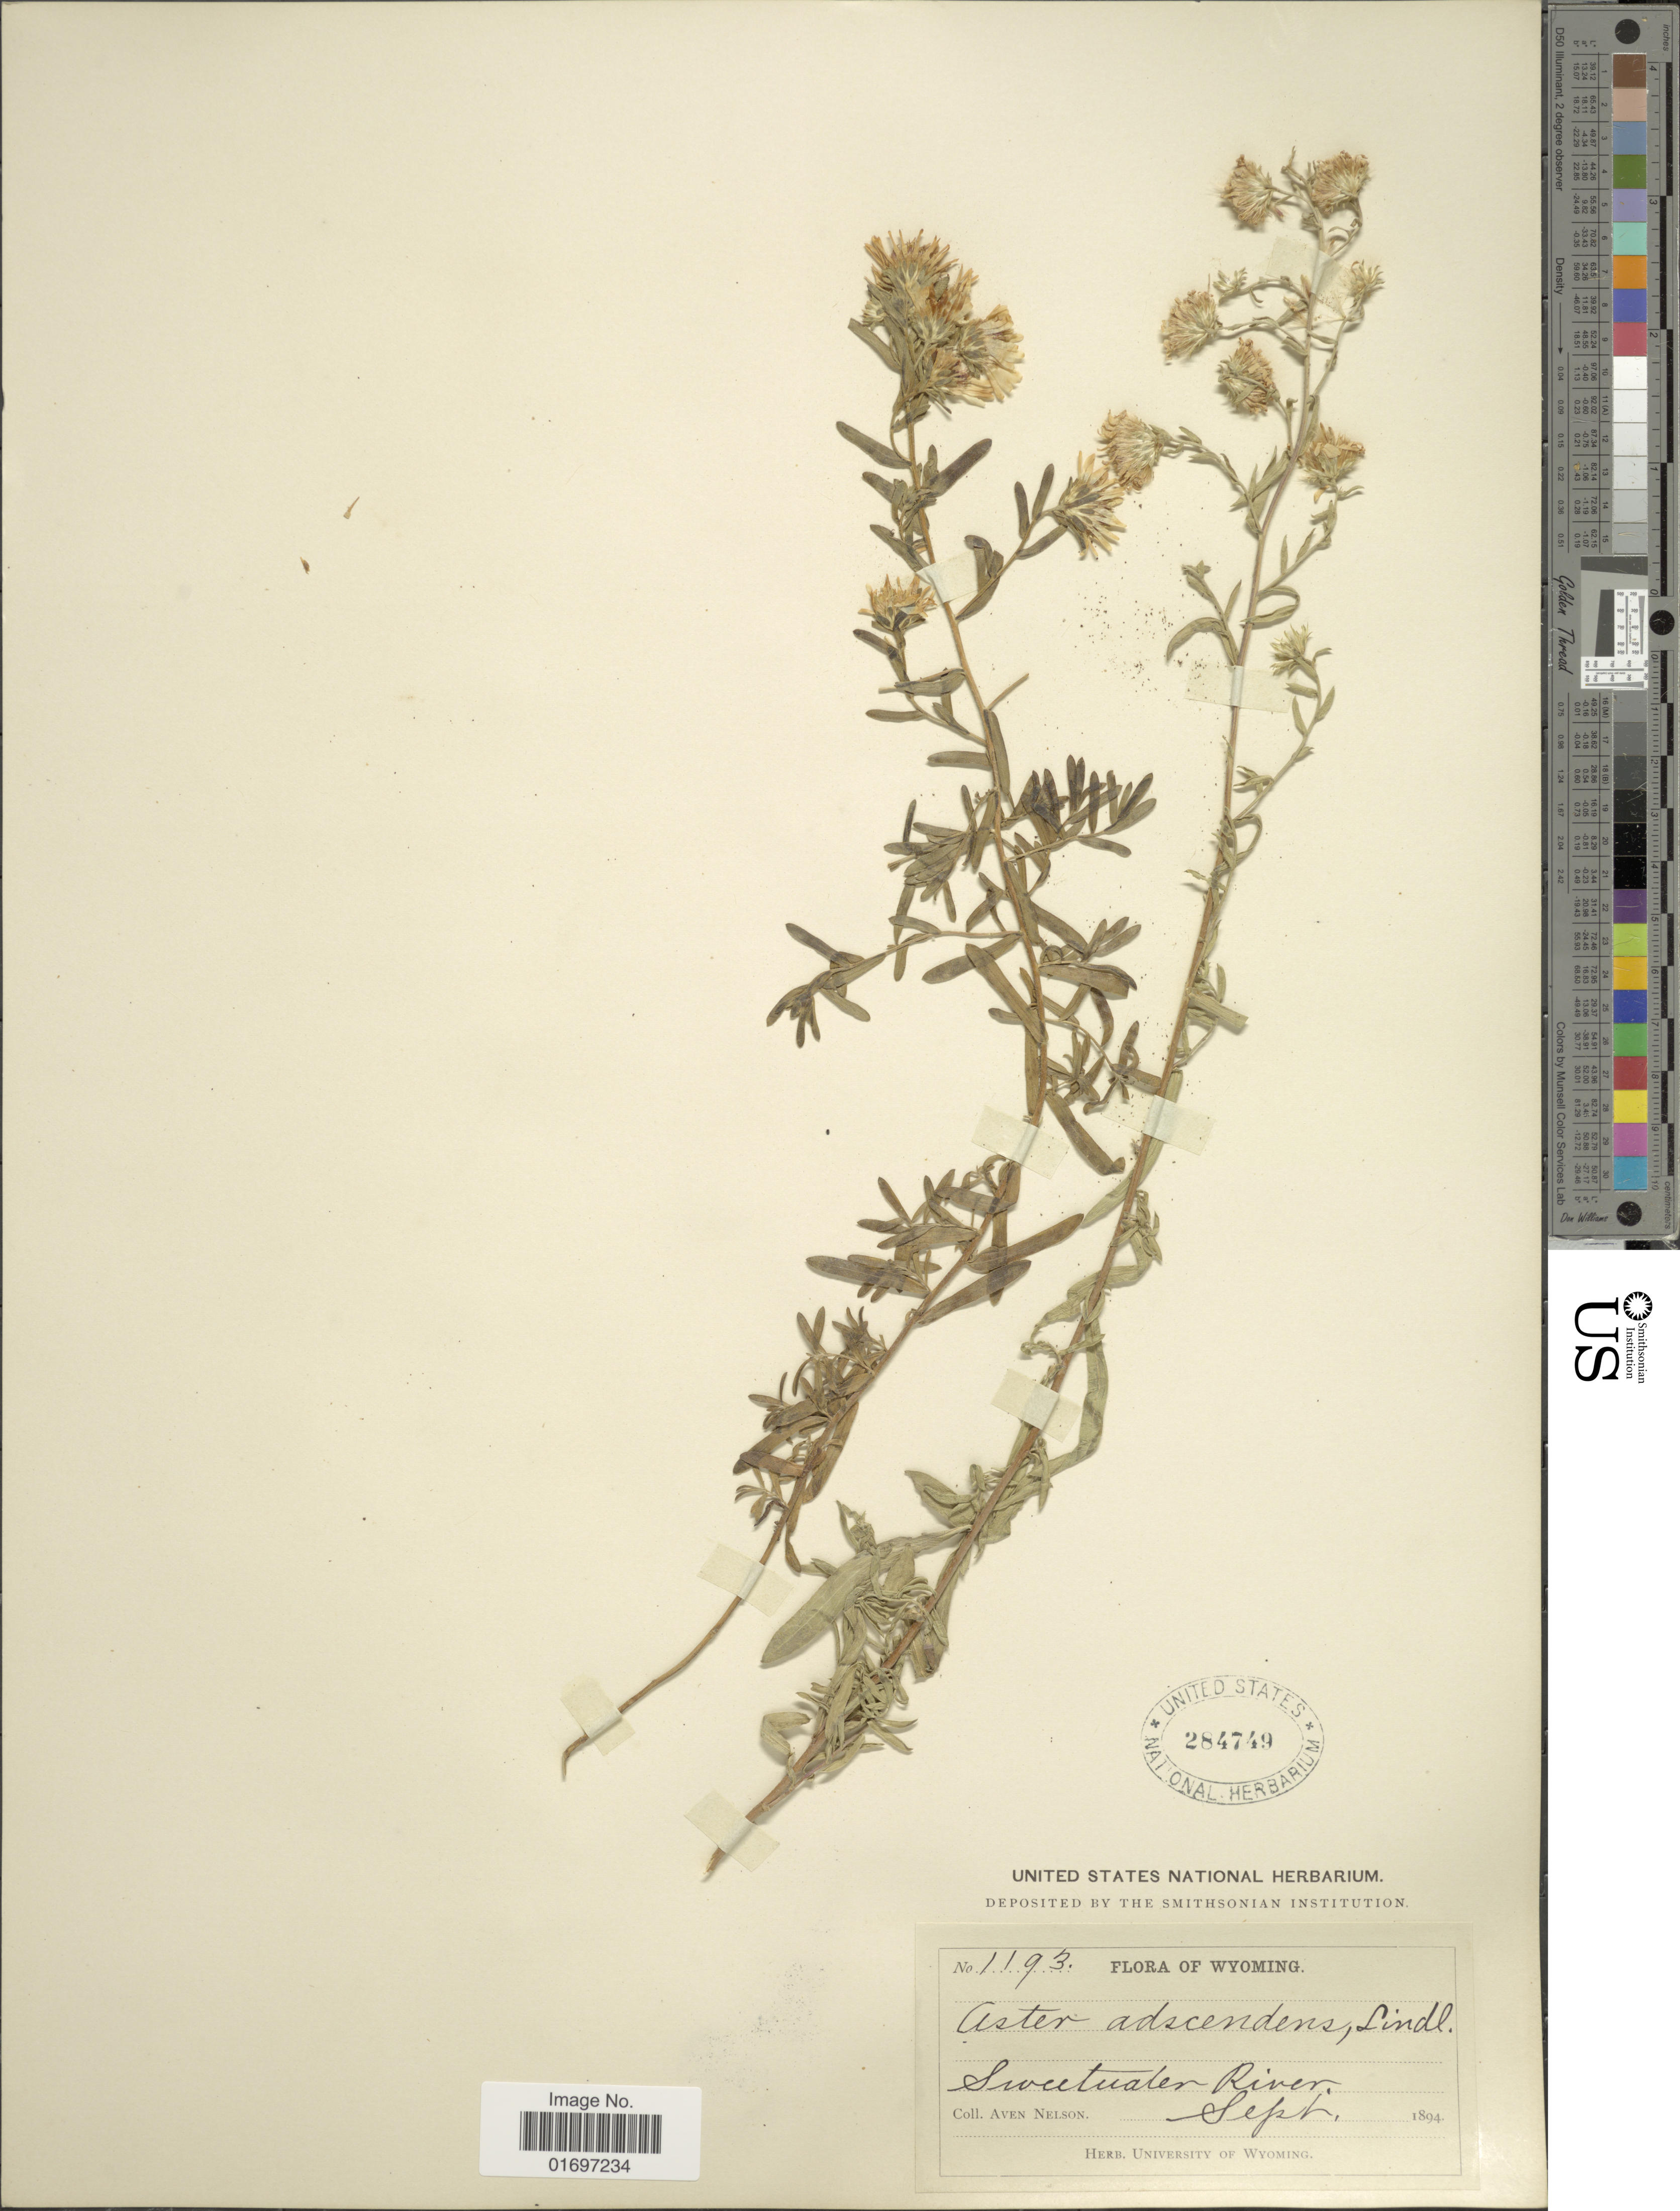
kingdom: Plantae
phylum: Tracheophyta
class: Magnoliopsida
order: Asterales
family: Asteraceae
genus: Symphyotrichum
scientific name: Symphyotrichum ascendens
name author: (Lindl.) G.L. Nesom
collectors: A. Nelson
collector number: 1193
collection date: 1894-09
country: United States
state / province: Wyoming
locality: Wyoming. Sweetuater River.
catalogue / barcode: US 284749